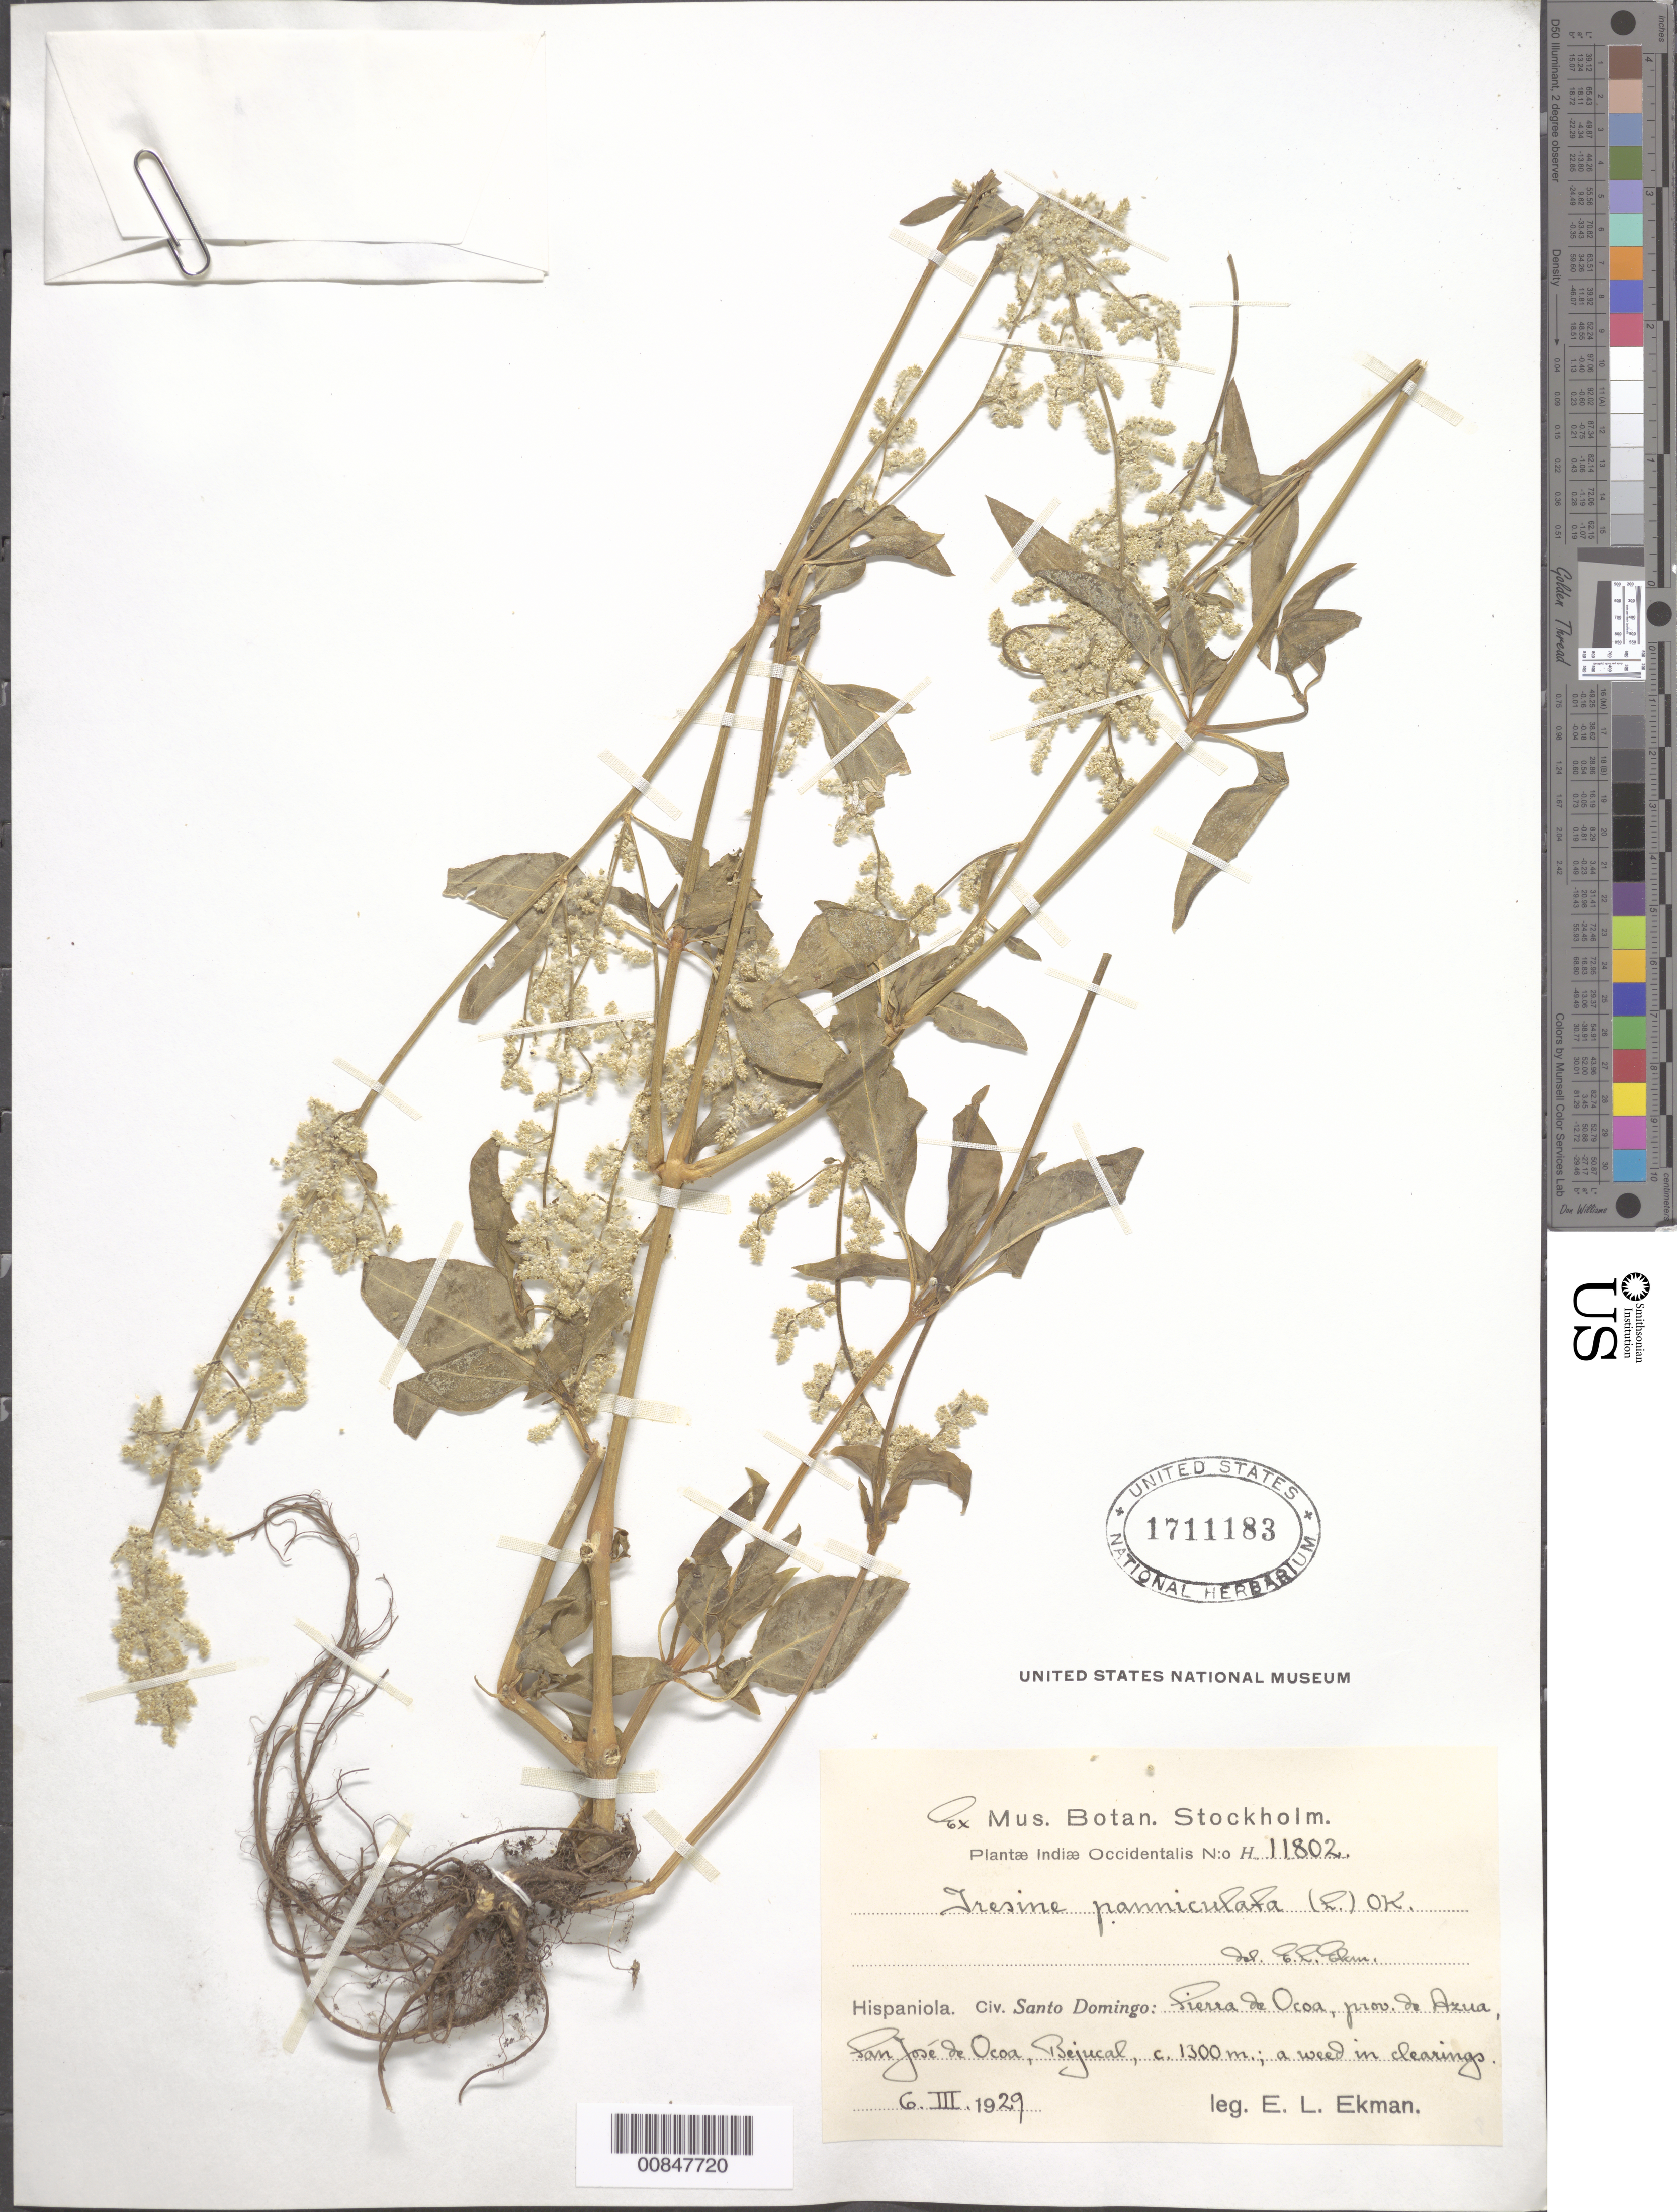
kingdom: Plantae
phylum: Tracheophyta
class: Magnoliopsida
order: Caryophyllales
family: Amaranthaceae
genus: Iresine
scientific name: Iresine diffusa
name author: Humb. & Bonpl. ex Willd.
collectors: E. L. Ekman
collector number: H 11802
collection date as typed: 06 Mar 1929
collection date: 1929-03-06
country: Dominican Republic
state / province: Azua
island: Hispaniola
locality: Sierra de Ocoa, San José de Ocoa, Bejucal.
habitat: In clearings.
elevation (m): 1300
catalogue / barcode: US 1711183